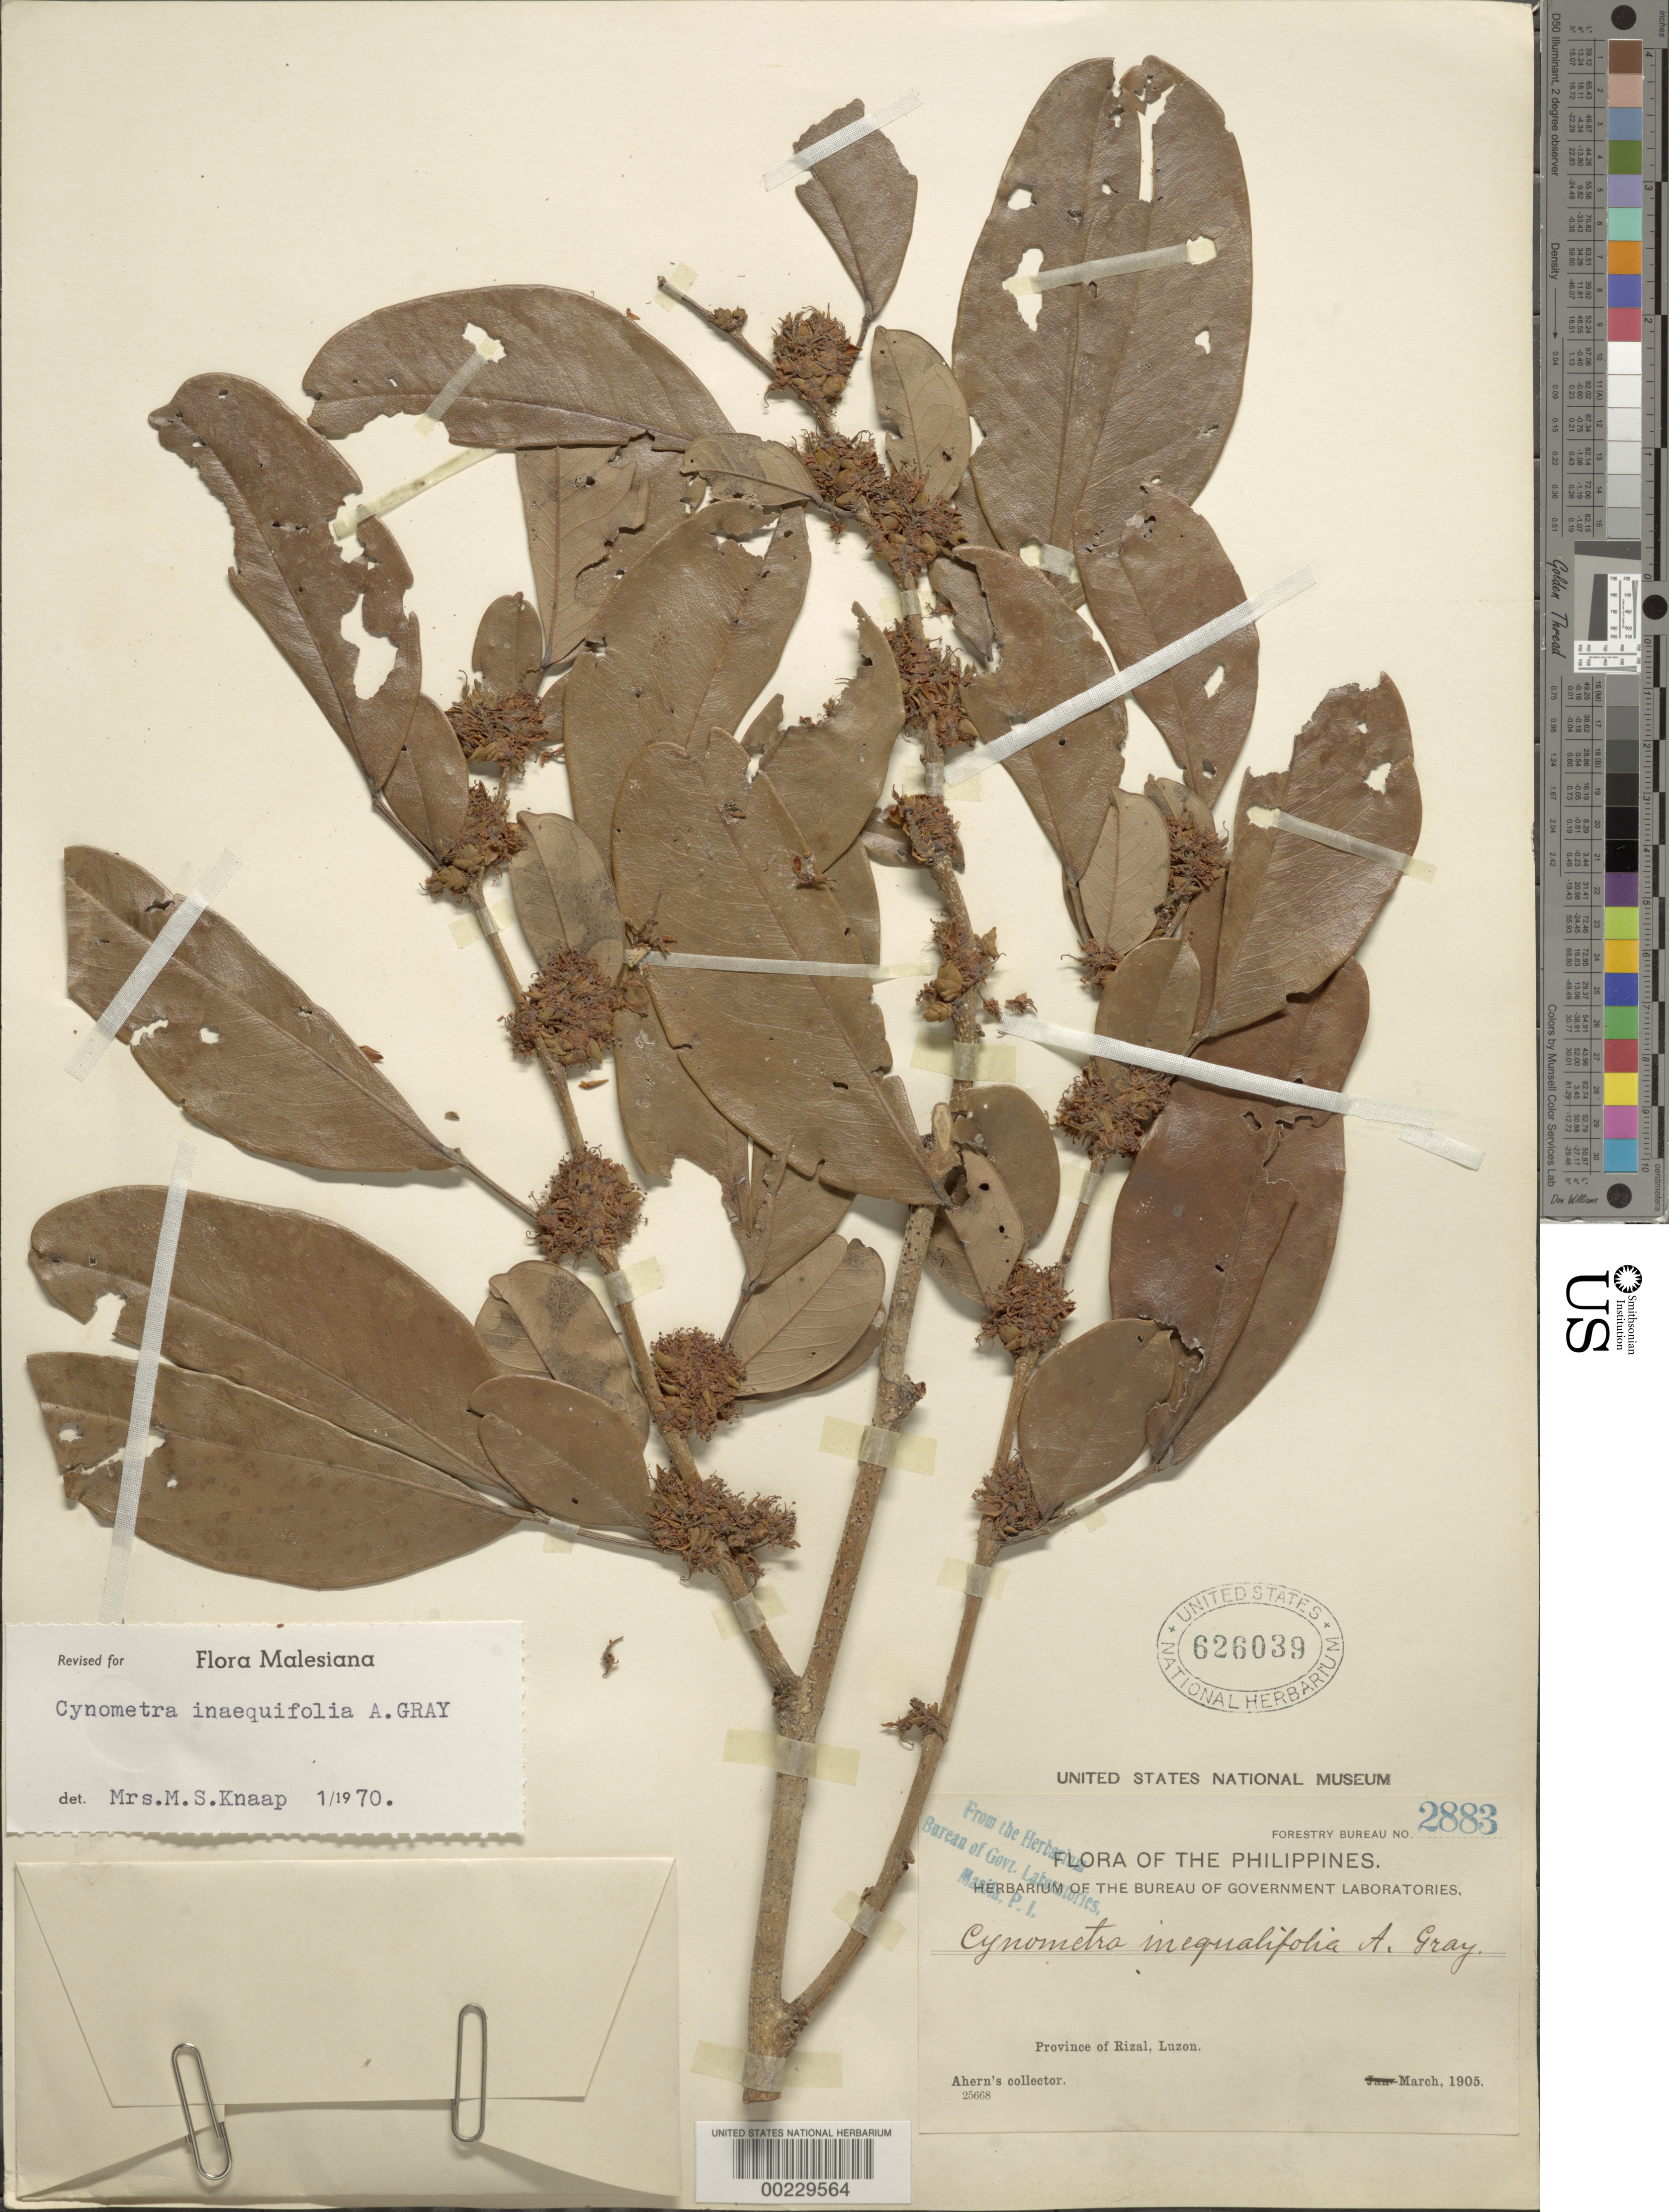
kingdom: Plantae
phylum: Tracheophyta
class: Magnoliopsida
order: Fabales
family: Fabaceae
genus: Cynometra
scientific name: Cynometra inaequifolia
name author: A. Gray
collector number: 2883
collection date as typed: Mar 1905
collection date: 1905-03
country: Philippines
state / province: Calabarzon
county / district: Rizal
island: Luzon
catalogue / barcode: US 626039